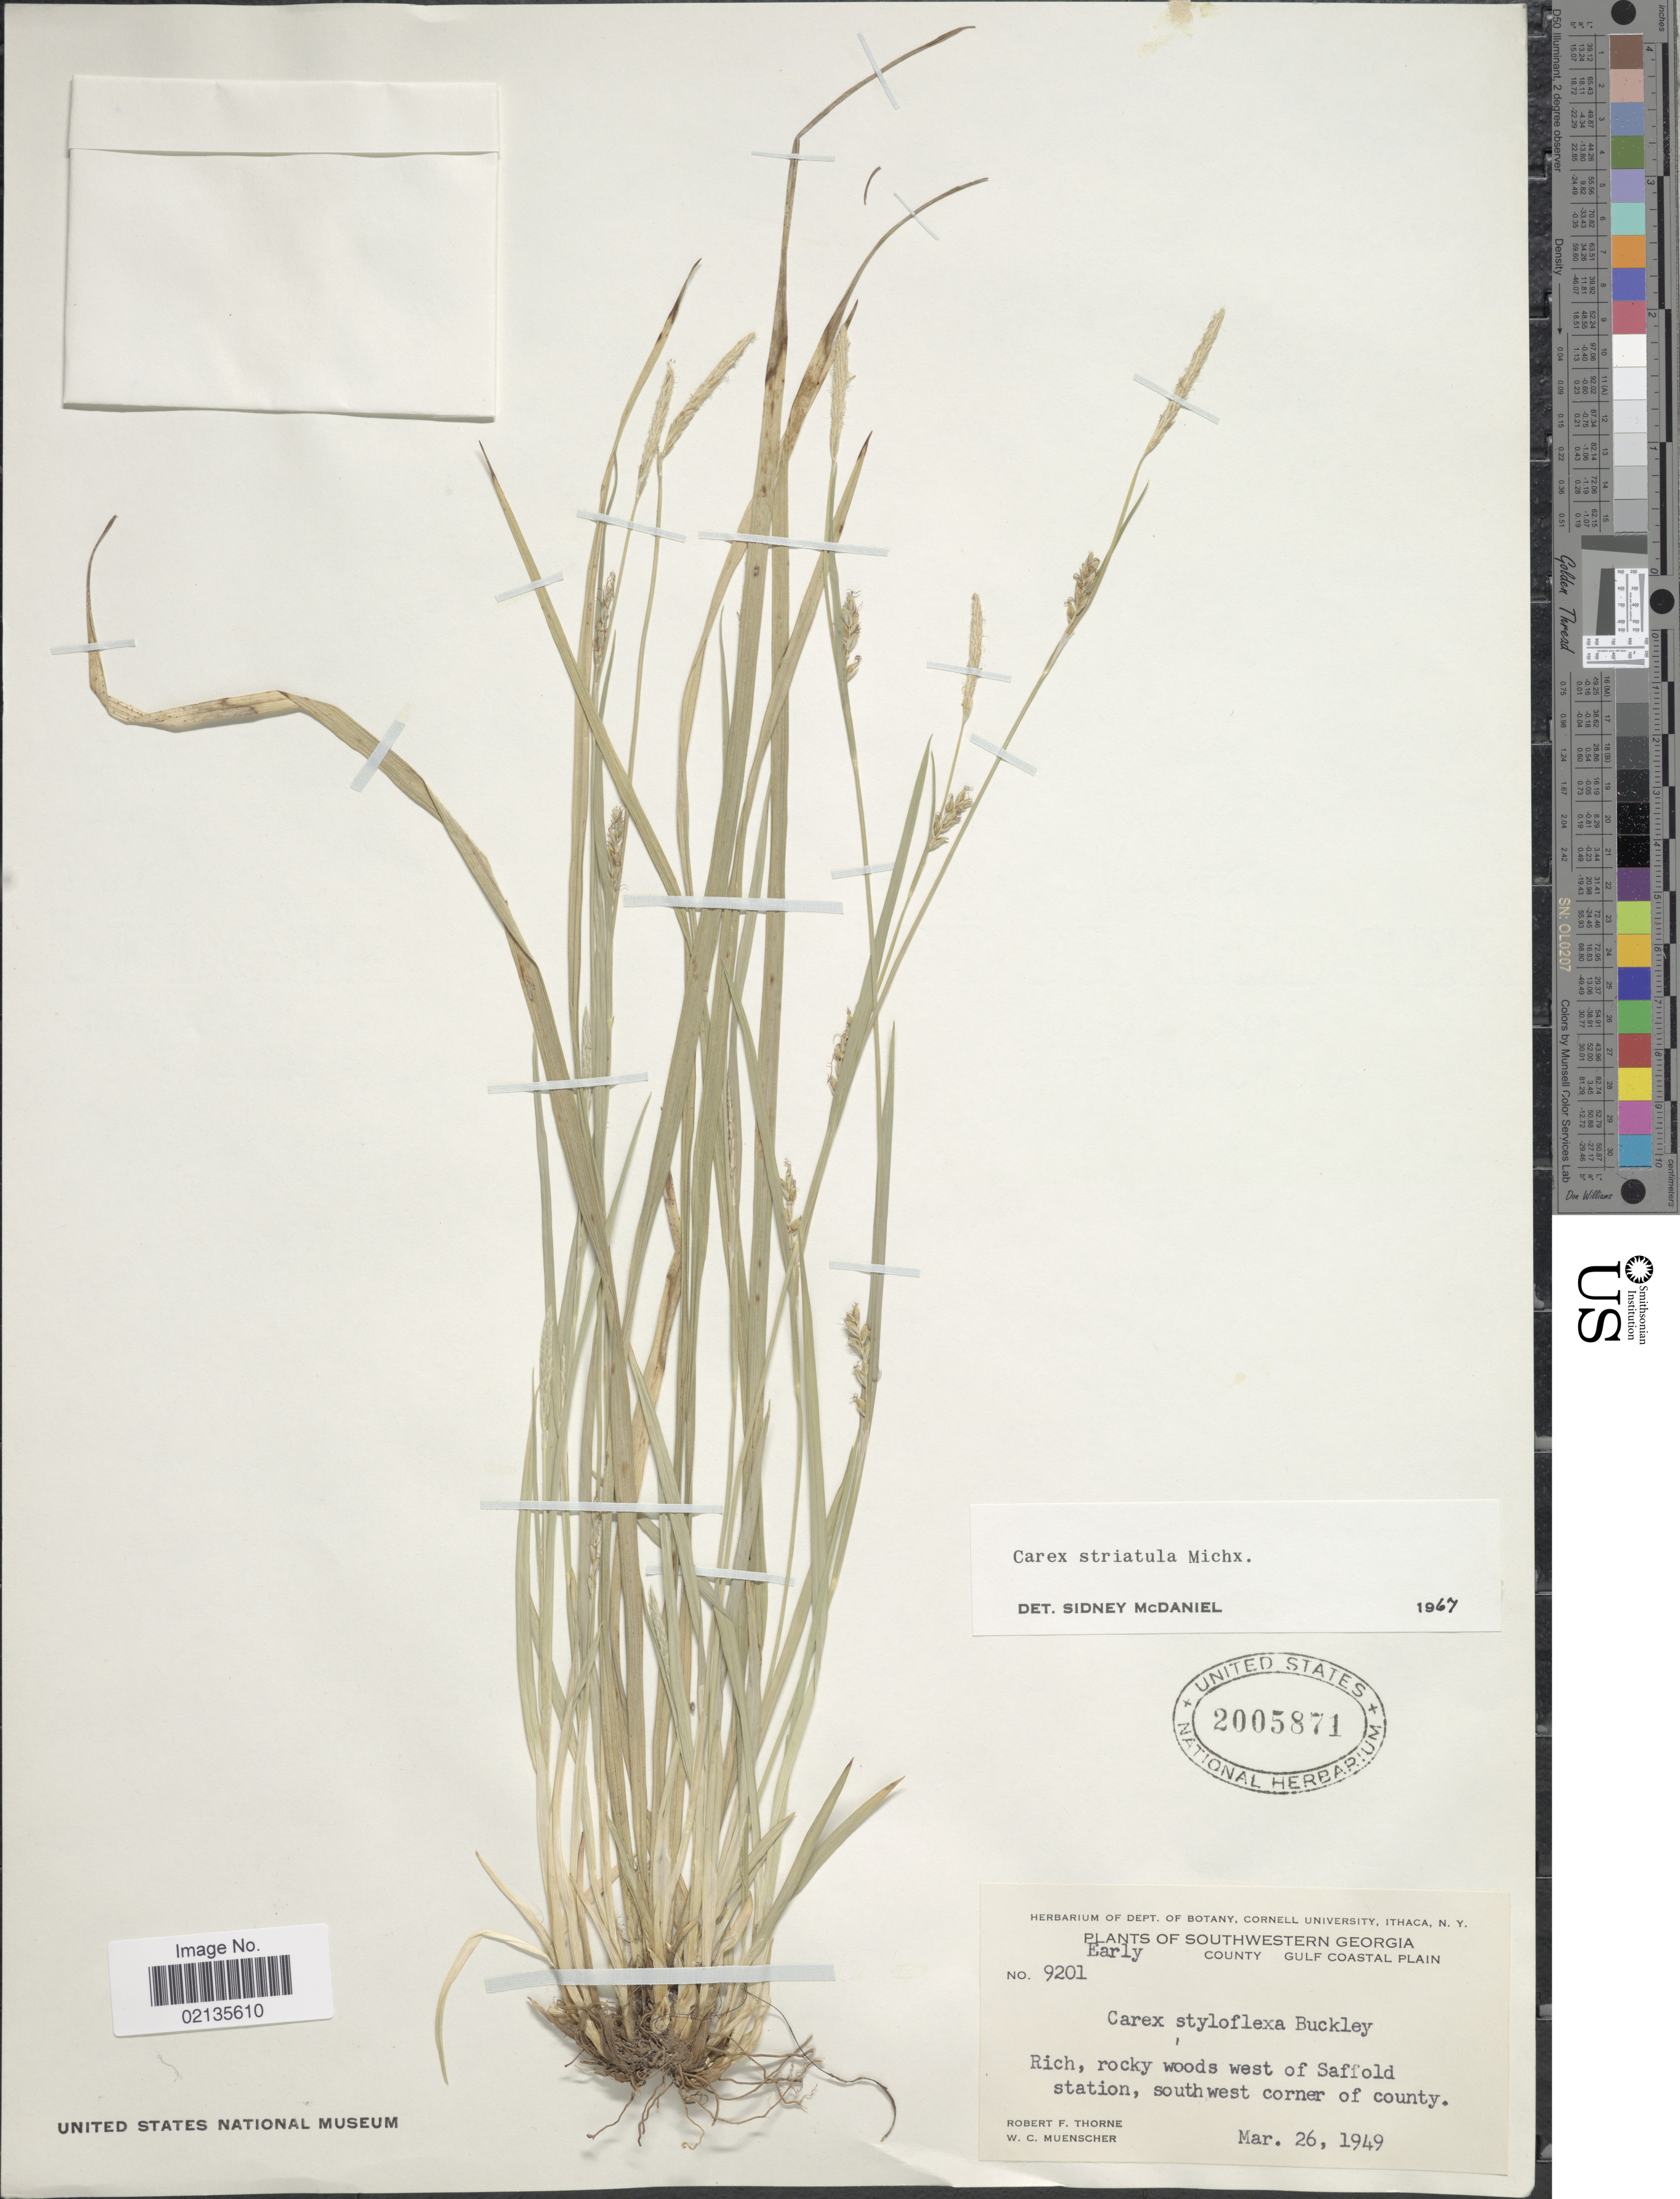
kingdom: Plantae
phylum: Tracheophyta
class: Liliopsida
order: Poales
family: Cyperaceae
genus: Carex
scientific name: Carex striatula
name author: Michx.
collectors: R. F. Thorne & W. Muenscher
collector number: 9201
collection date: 1949-03-26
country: United States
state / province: Georgia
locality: Southwestern Georgia, Early County Gulf Coastal Plain, rich, rocky woods west of Saffold station, southwest corner of county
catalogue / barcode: US 2005871